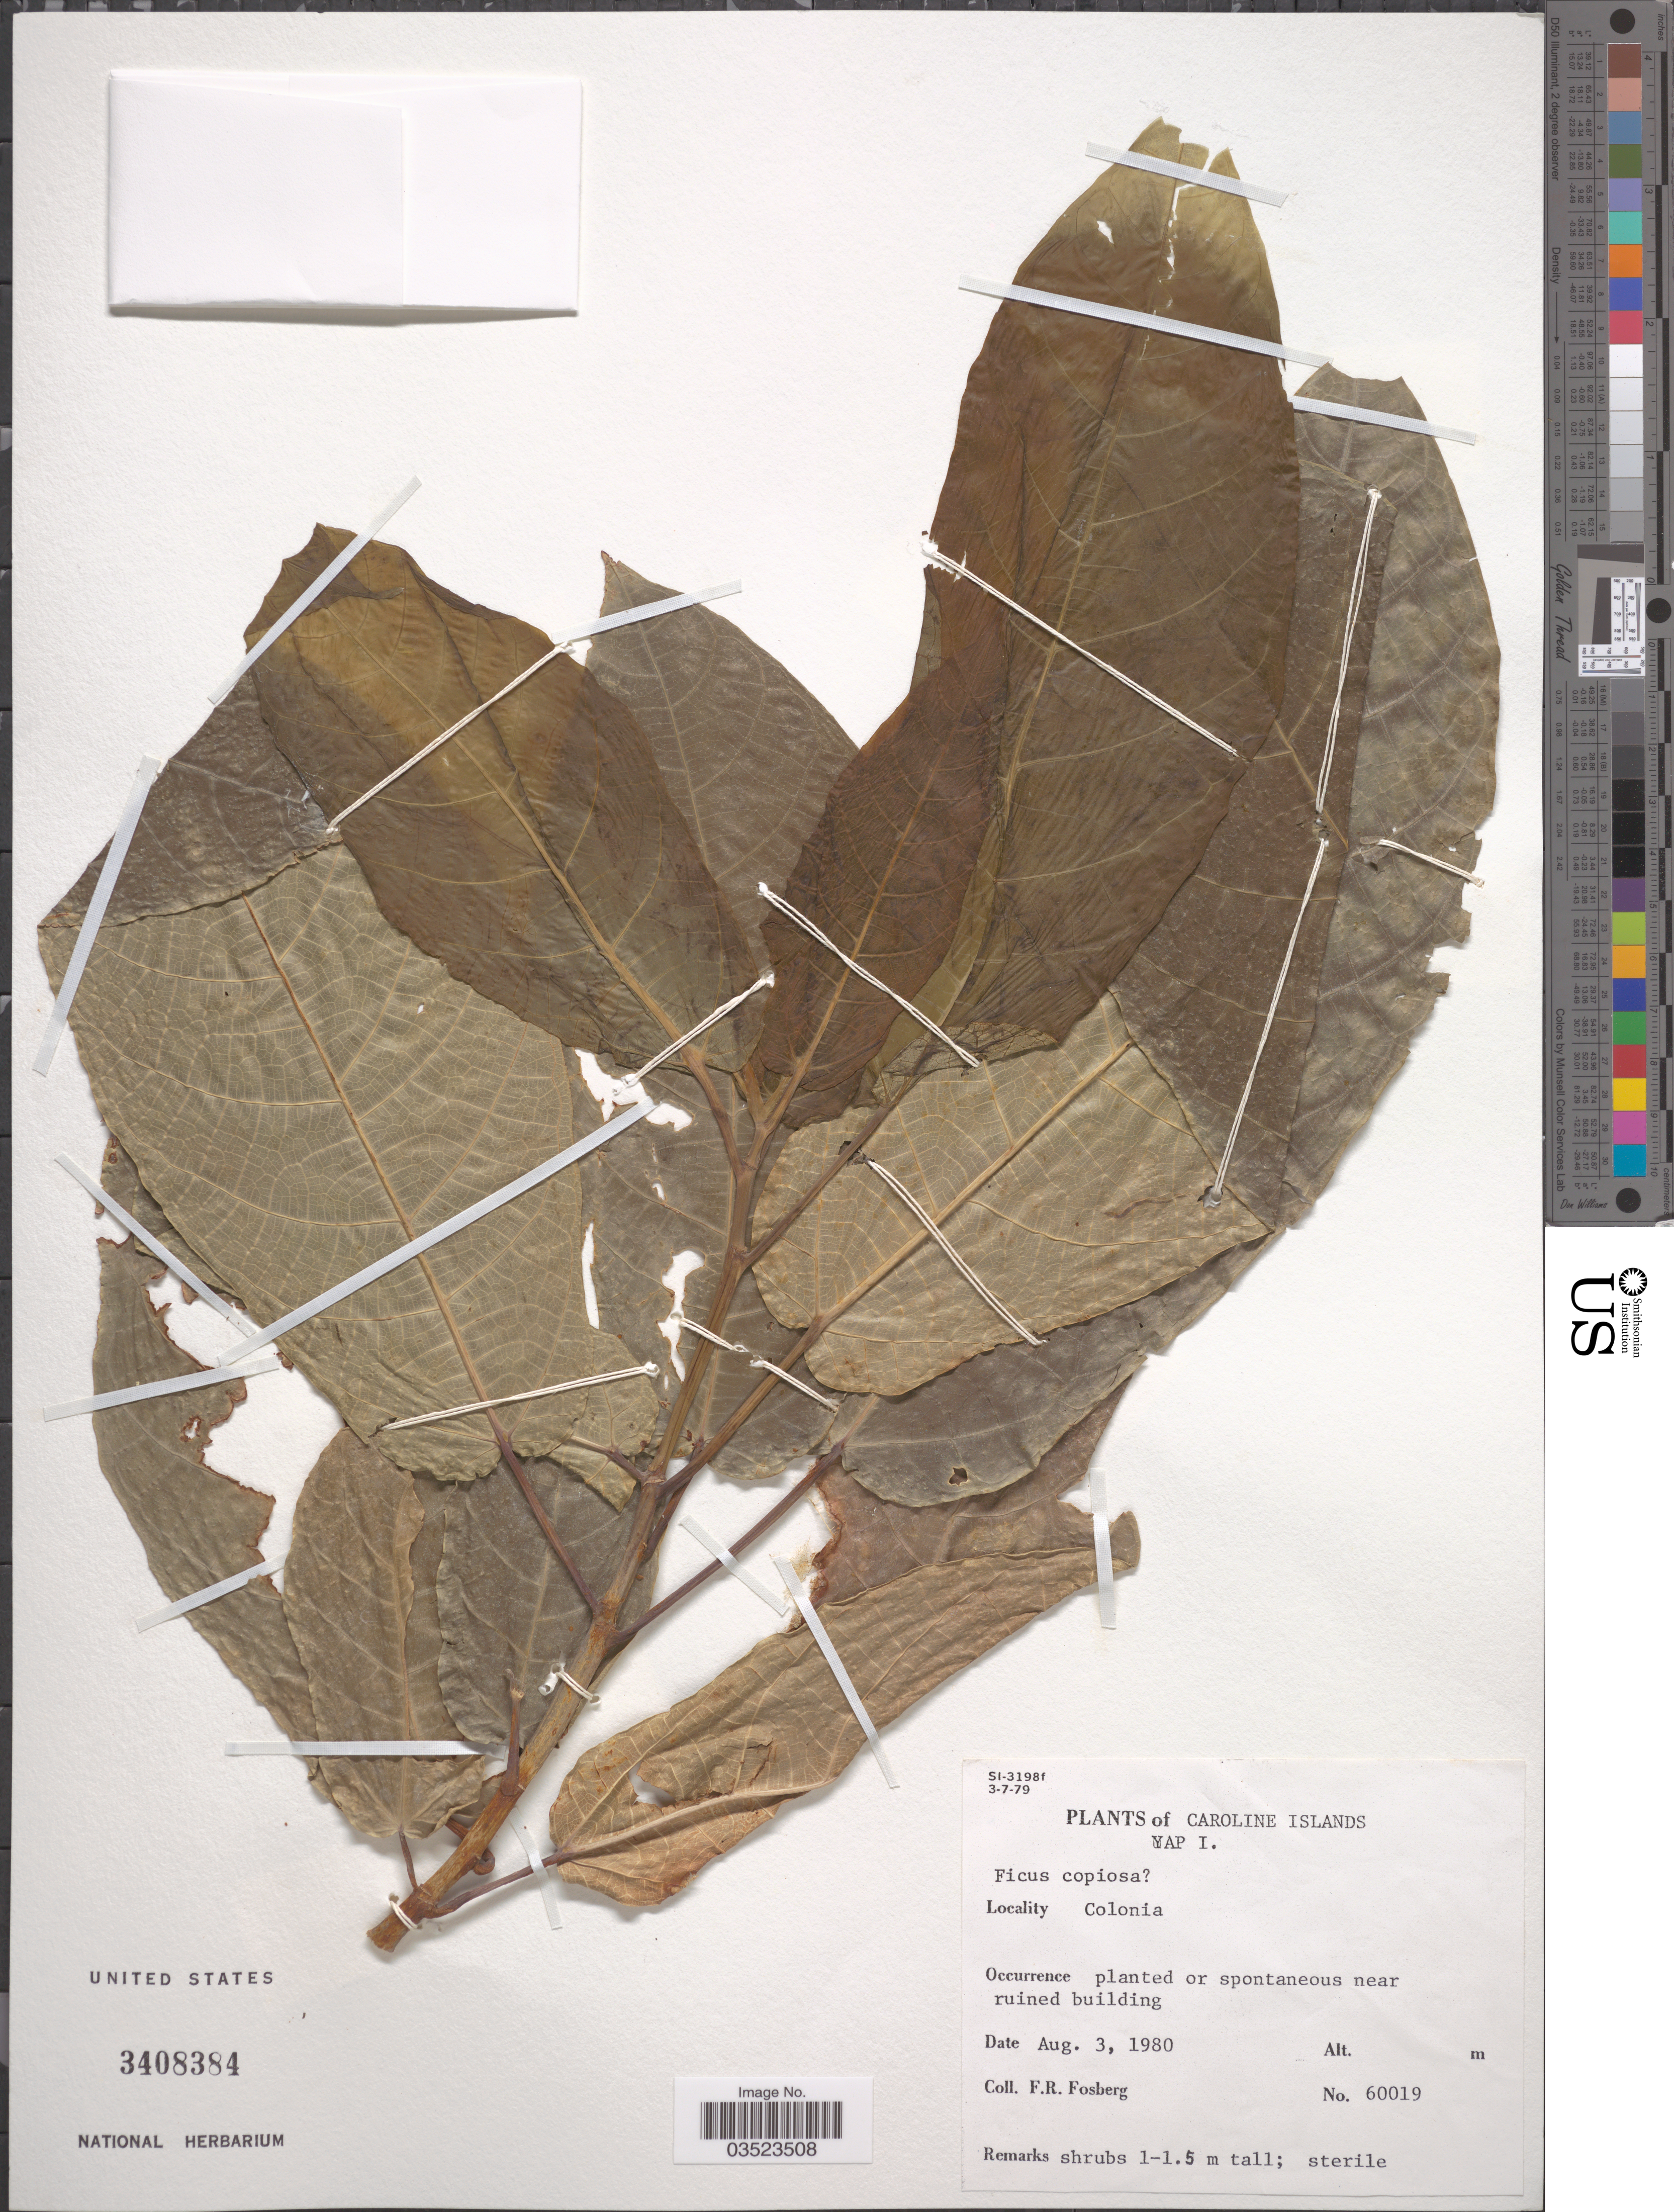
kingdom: Plantae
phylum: Tracheophyta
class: Magnoliopsida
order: Rosales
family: Moraceae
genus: Ficus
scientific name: Ficus copiosa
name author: Steud.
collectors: F. R. Fosberg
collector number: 60019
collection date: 1980-08-03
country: Micronesia, Federated States of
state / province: Yap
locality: Caroline Islands. Yap I. Colonia. Near ruined building.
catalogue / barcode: US 3408384